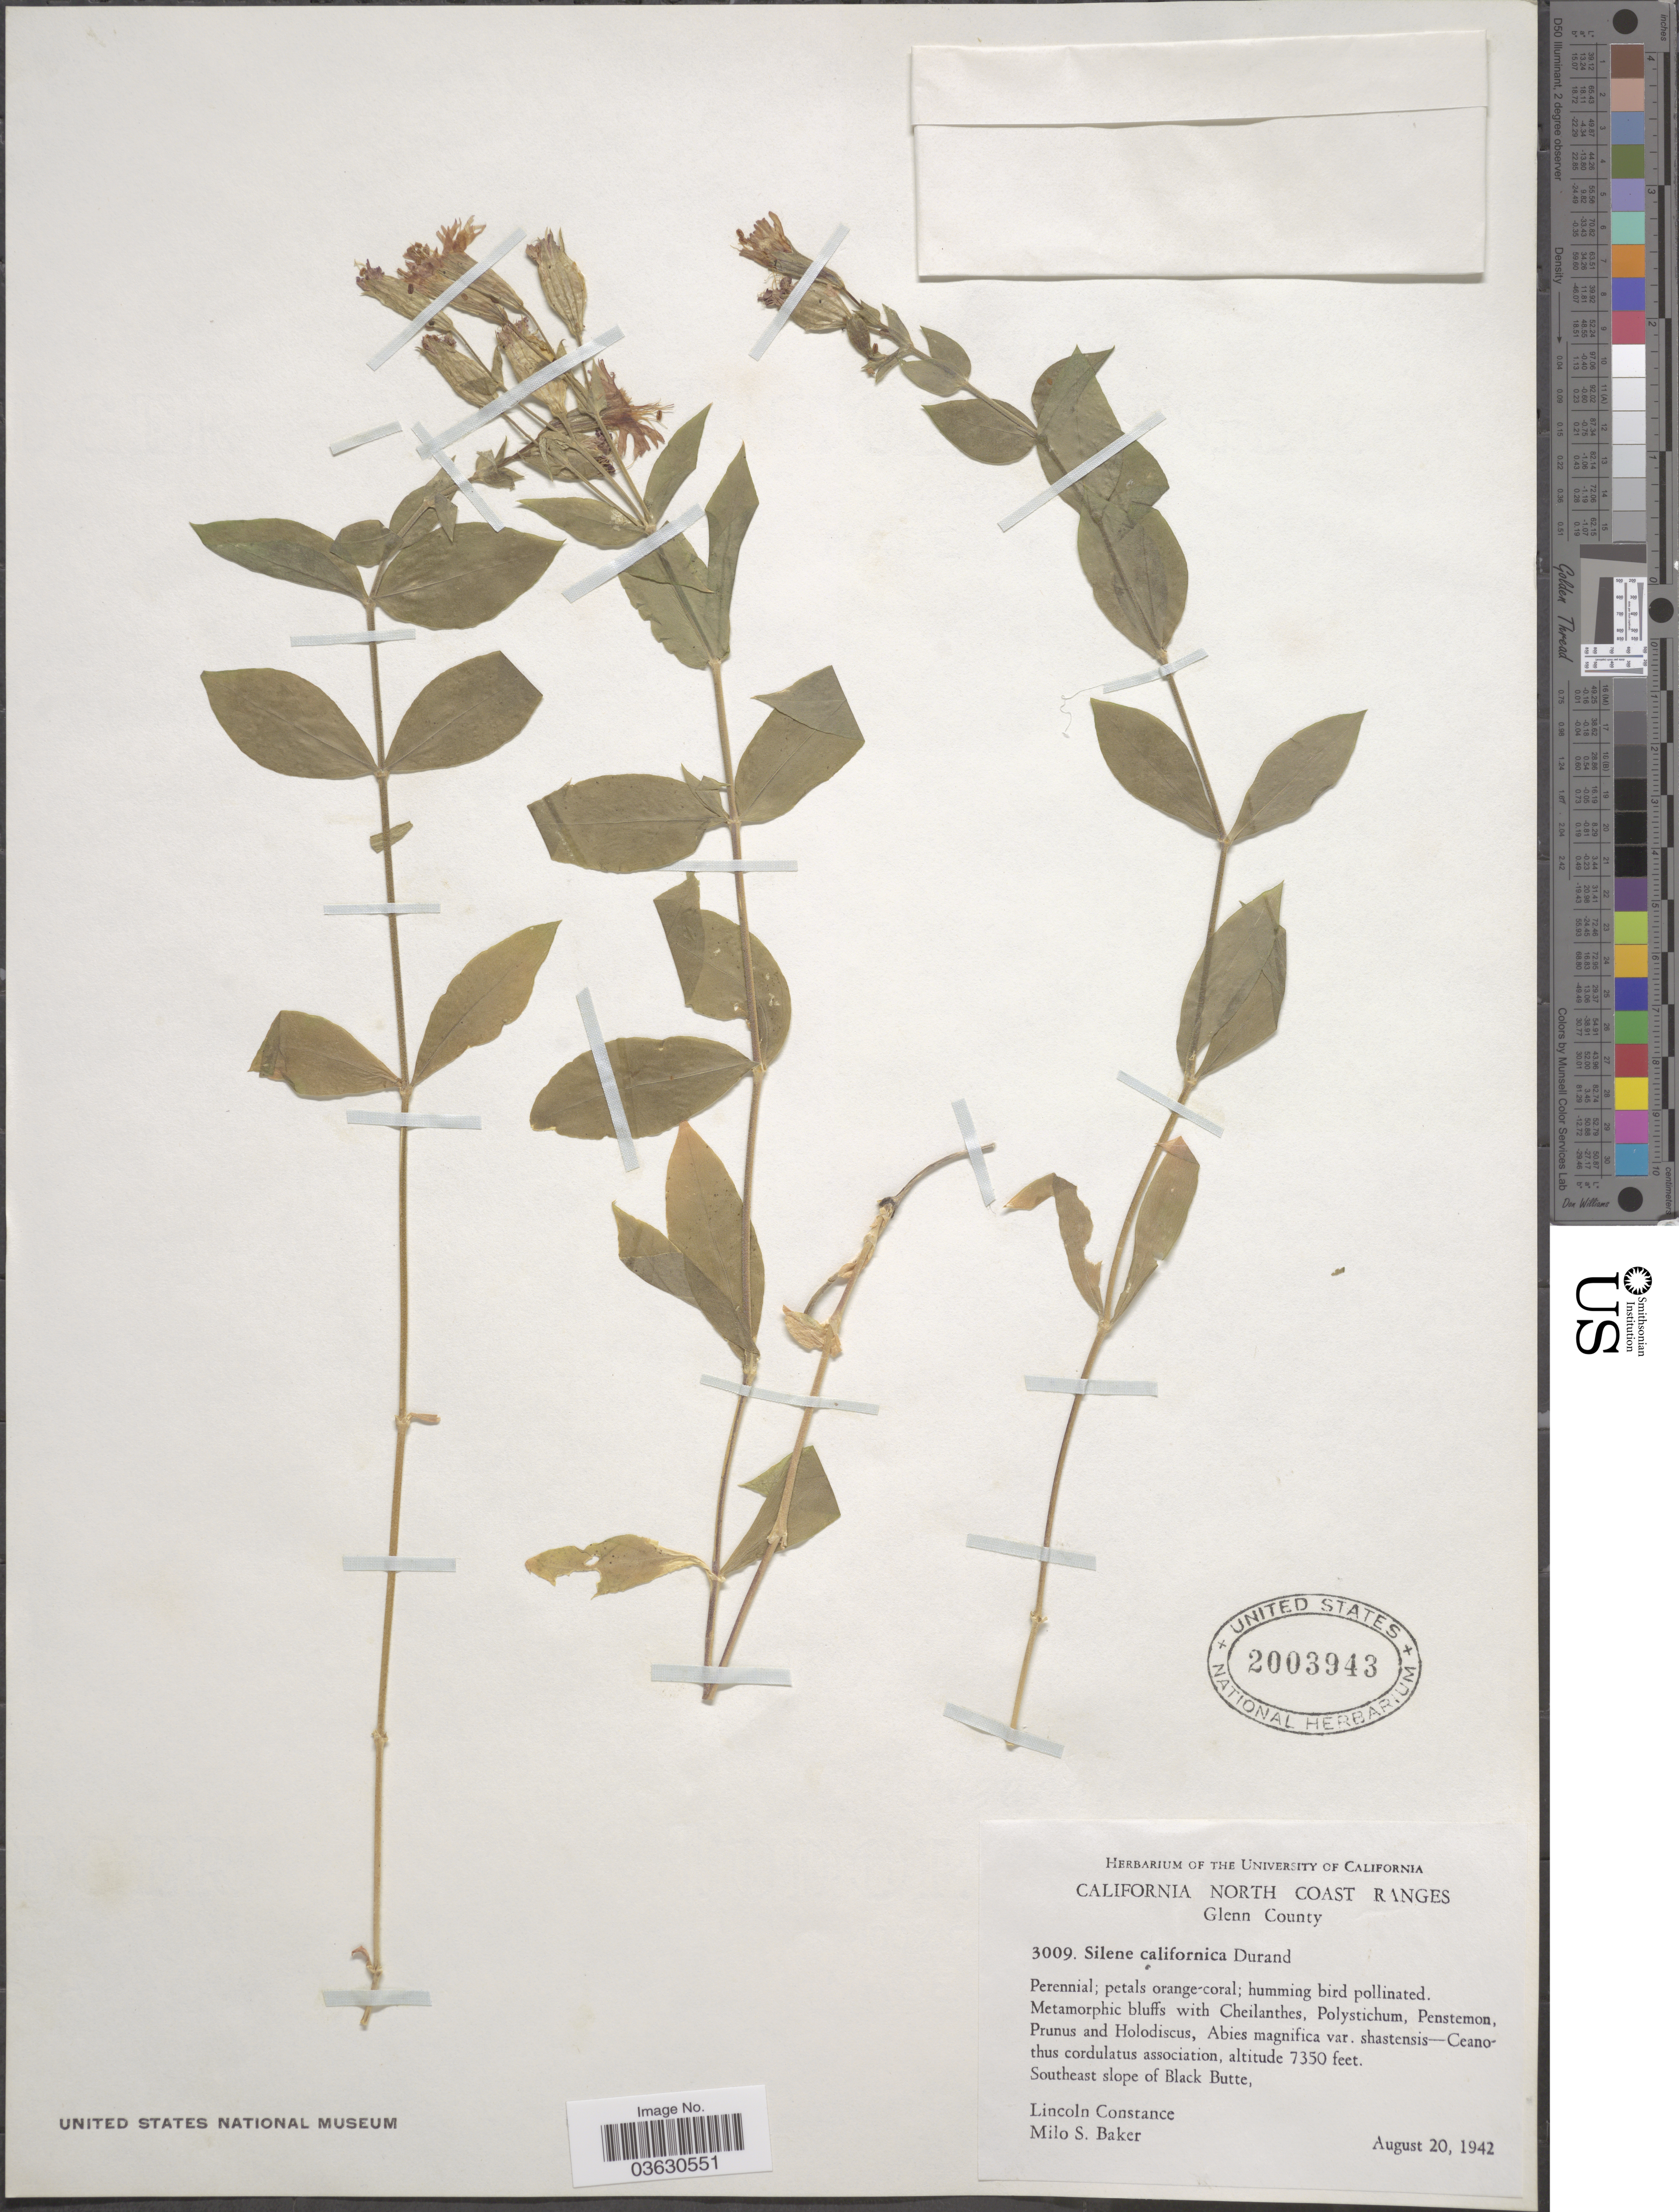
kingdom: Plantae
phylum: Tracheophyta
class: Magnoliopsida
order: Caryophyllales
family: Caryophyllaceae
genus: Silene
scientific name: Silene californica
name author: Durand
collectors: L. Constance & M. S. Baker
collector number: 3009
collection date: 1942-08-20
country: United States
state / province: California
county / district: Glenn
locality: North Coast Range, Glenn County. Southeast slope of Black Butte.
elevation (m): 2240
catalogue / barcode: US 2003943